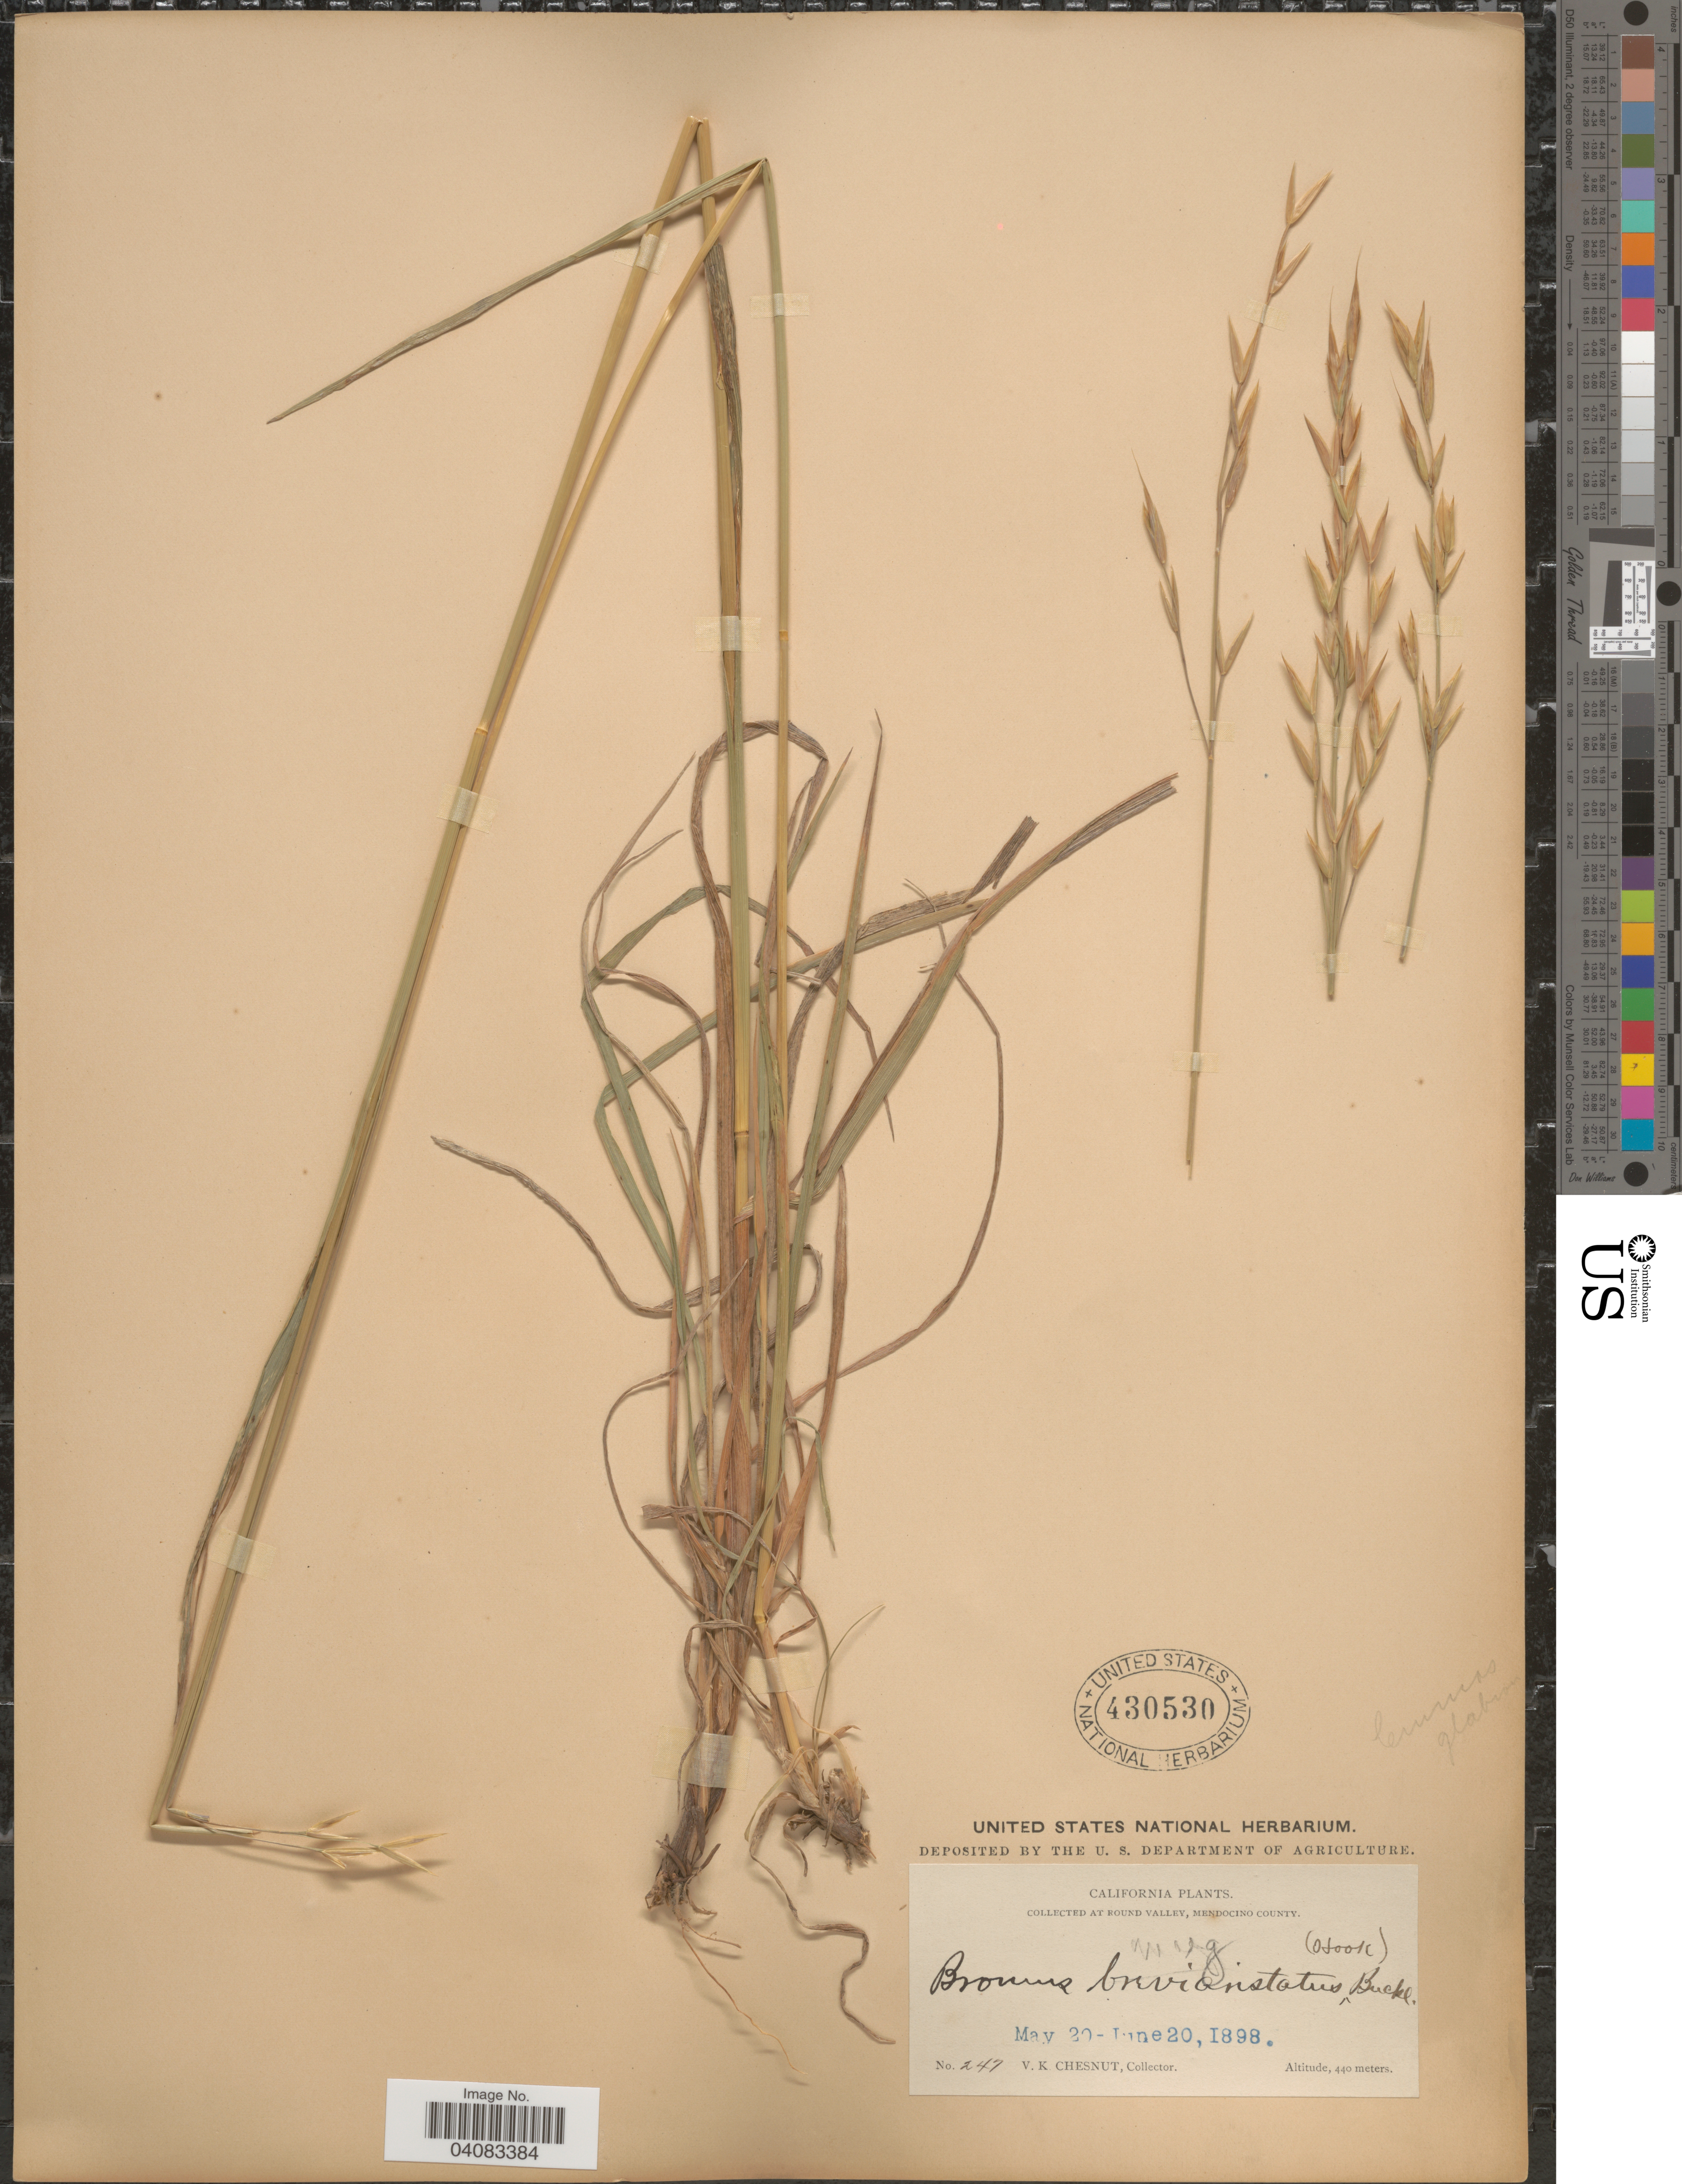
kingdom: Plantae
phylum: Tracheophyta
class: Liliopsida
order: Poales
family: Poaceae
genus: Bromus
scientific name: Bromus marginatus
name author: Nees ex Steud.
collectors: V. Chesnut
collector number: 247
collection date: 1898-05-20/1898-06-20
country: United States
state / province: California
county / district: Mendocino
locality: At Round Valley, Mendocino County.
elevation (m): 440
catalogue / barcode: US 430530